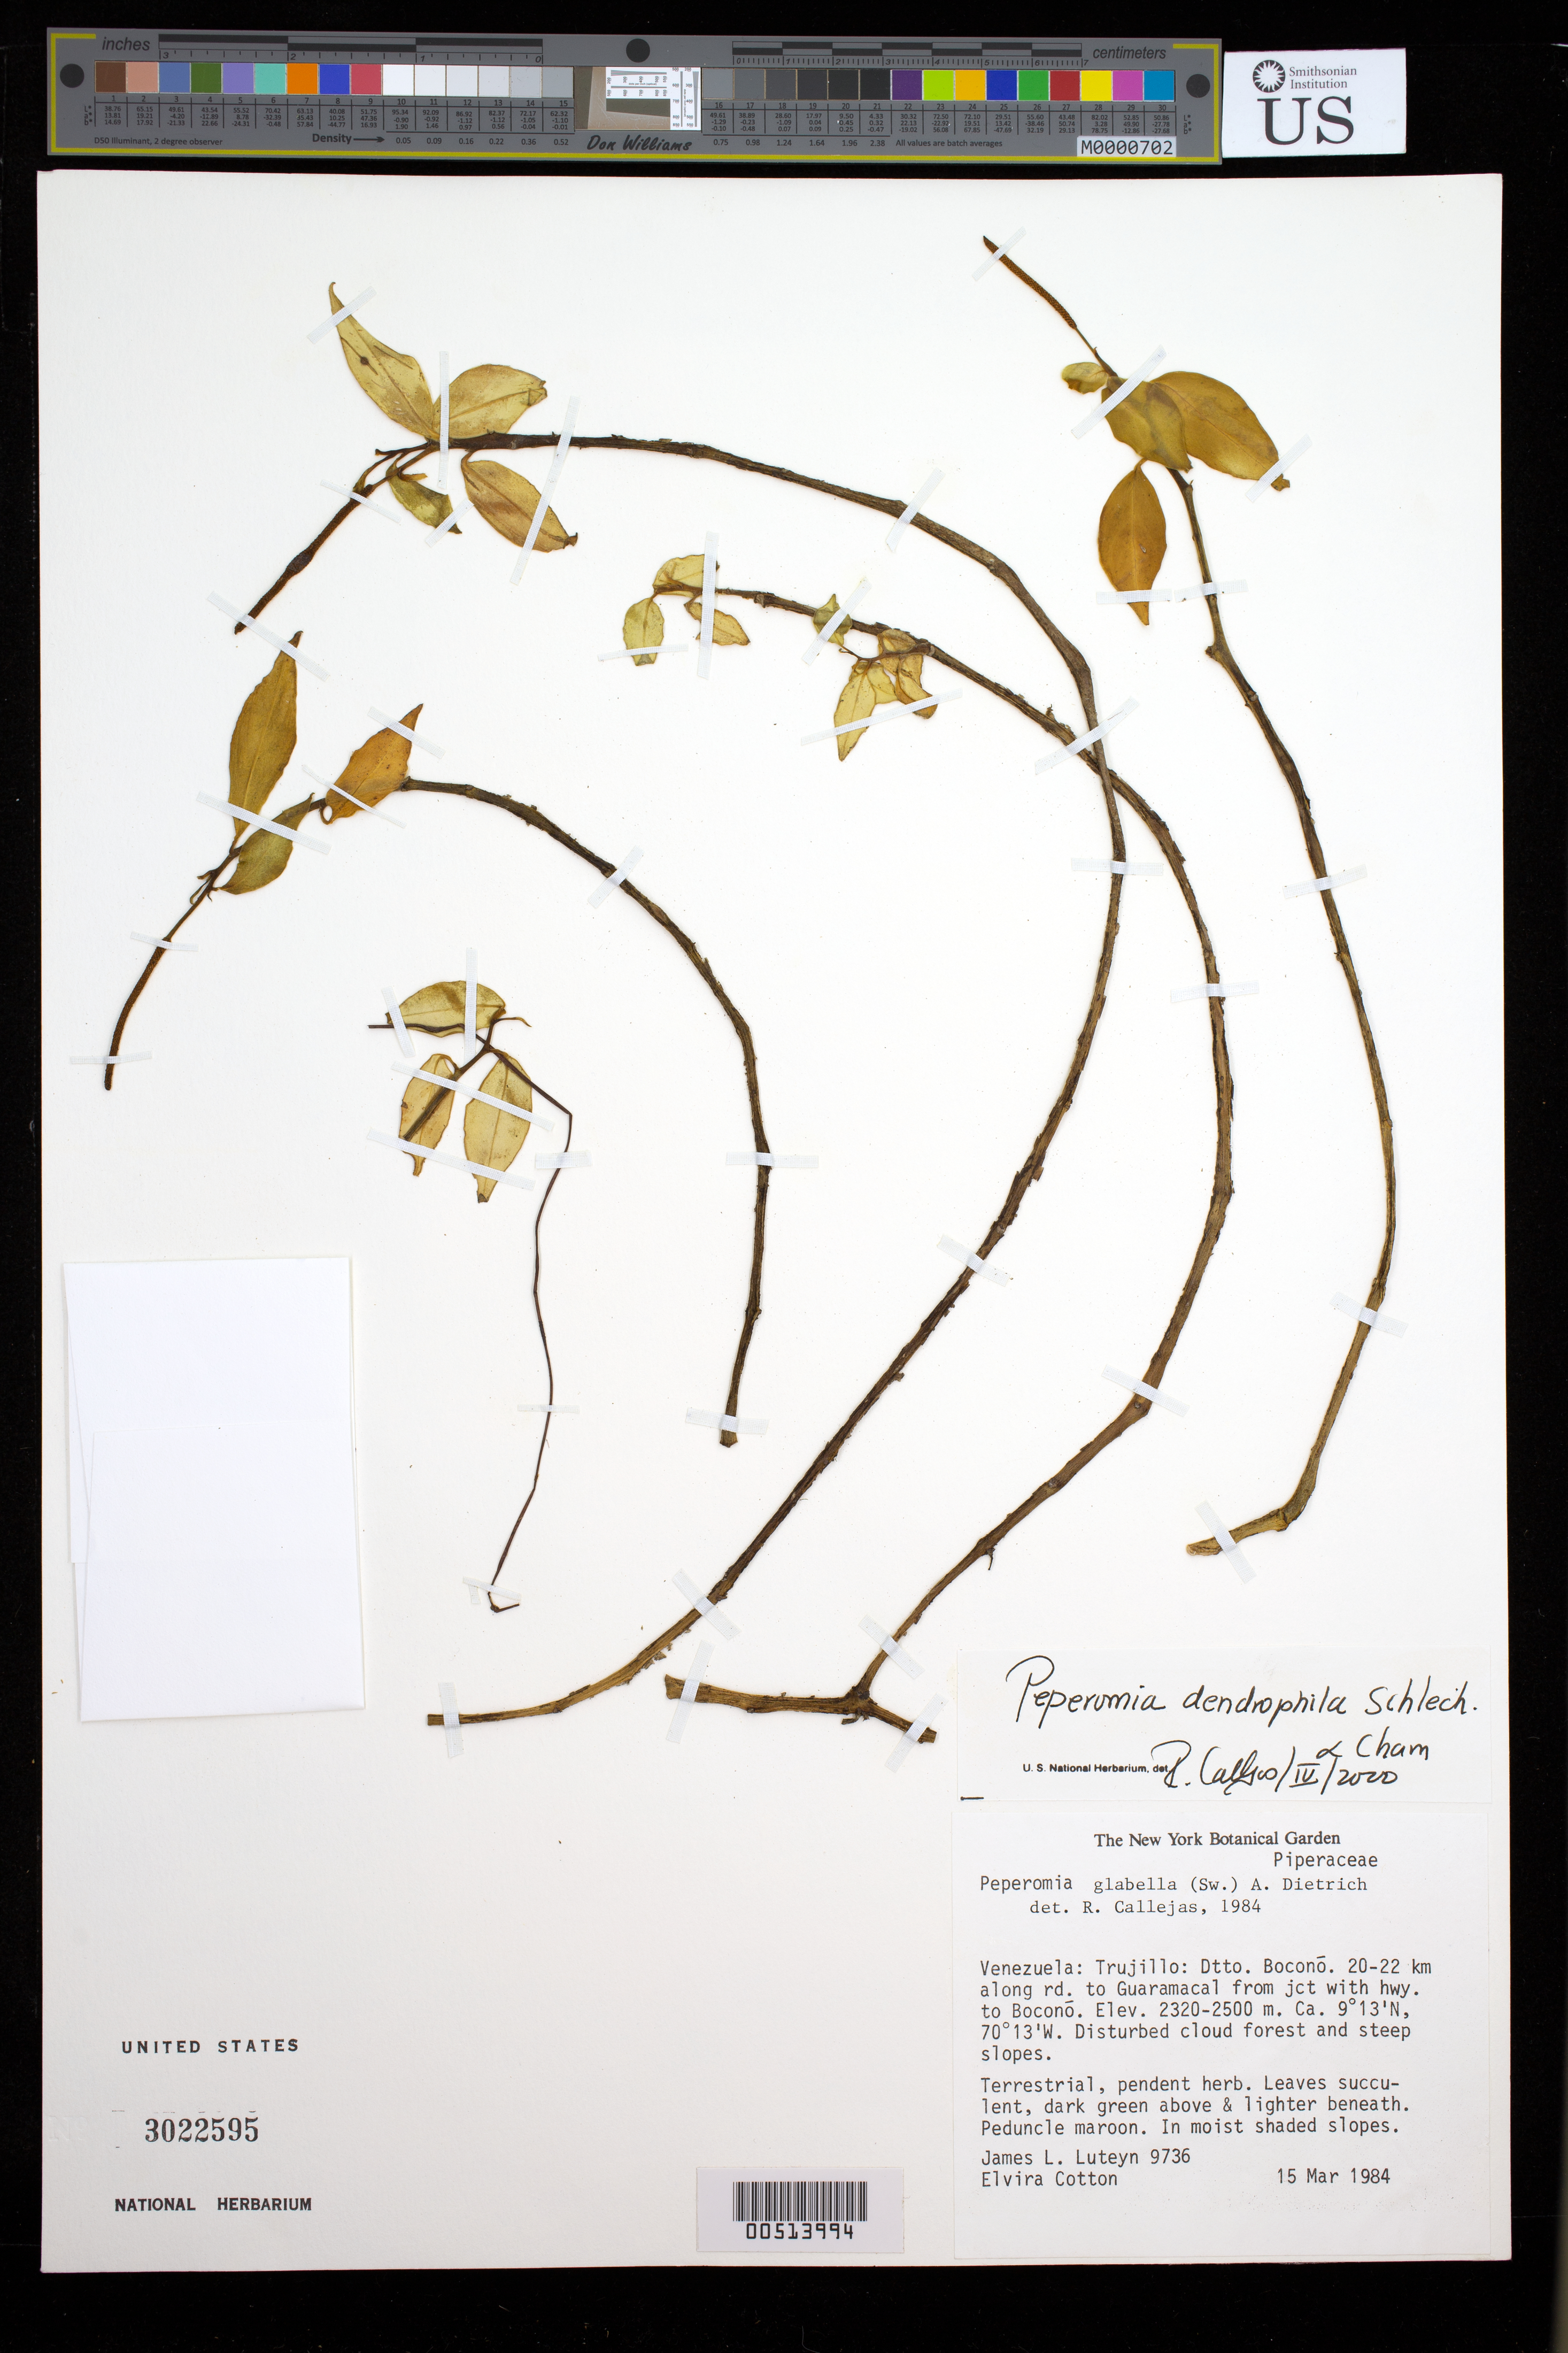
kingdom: Plantae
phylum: Tracheophyta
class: Magnoliopsida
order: Piperales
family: Piperaceae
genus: Peperomia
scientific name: Peperomia dendrophila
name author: Schltdl. & Cham.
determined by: Callejas, Ricardo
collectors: J. L. Luteyn & E. Cotton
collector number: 9736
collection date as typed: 15 Mar 1984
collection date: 1984-03-15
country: Venezuela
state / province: Trujillo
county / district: Boconó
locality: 20-22 km along road to Guaramacal from jct with hwy to Boconó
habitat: Disturbed cloud forest and steep slopes. In moist shaded slopes.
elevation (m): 2320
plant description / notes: NY, US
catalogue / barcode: US 3022595